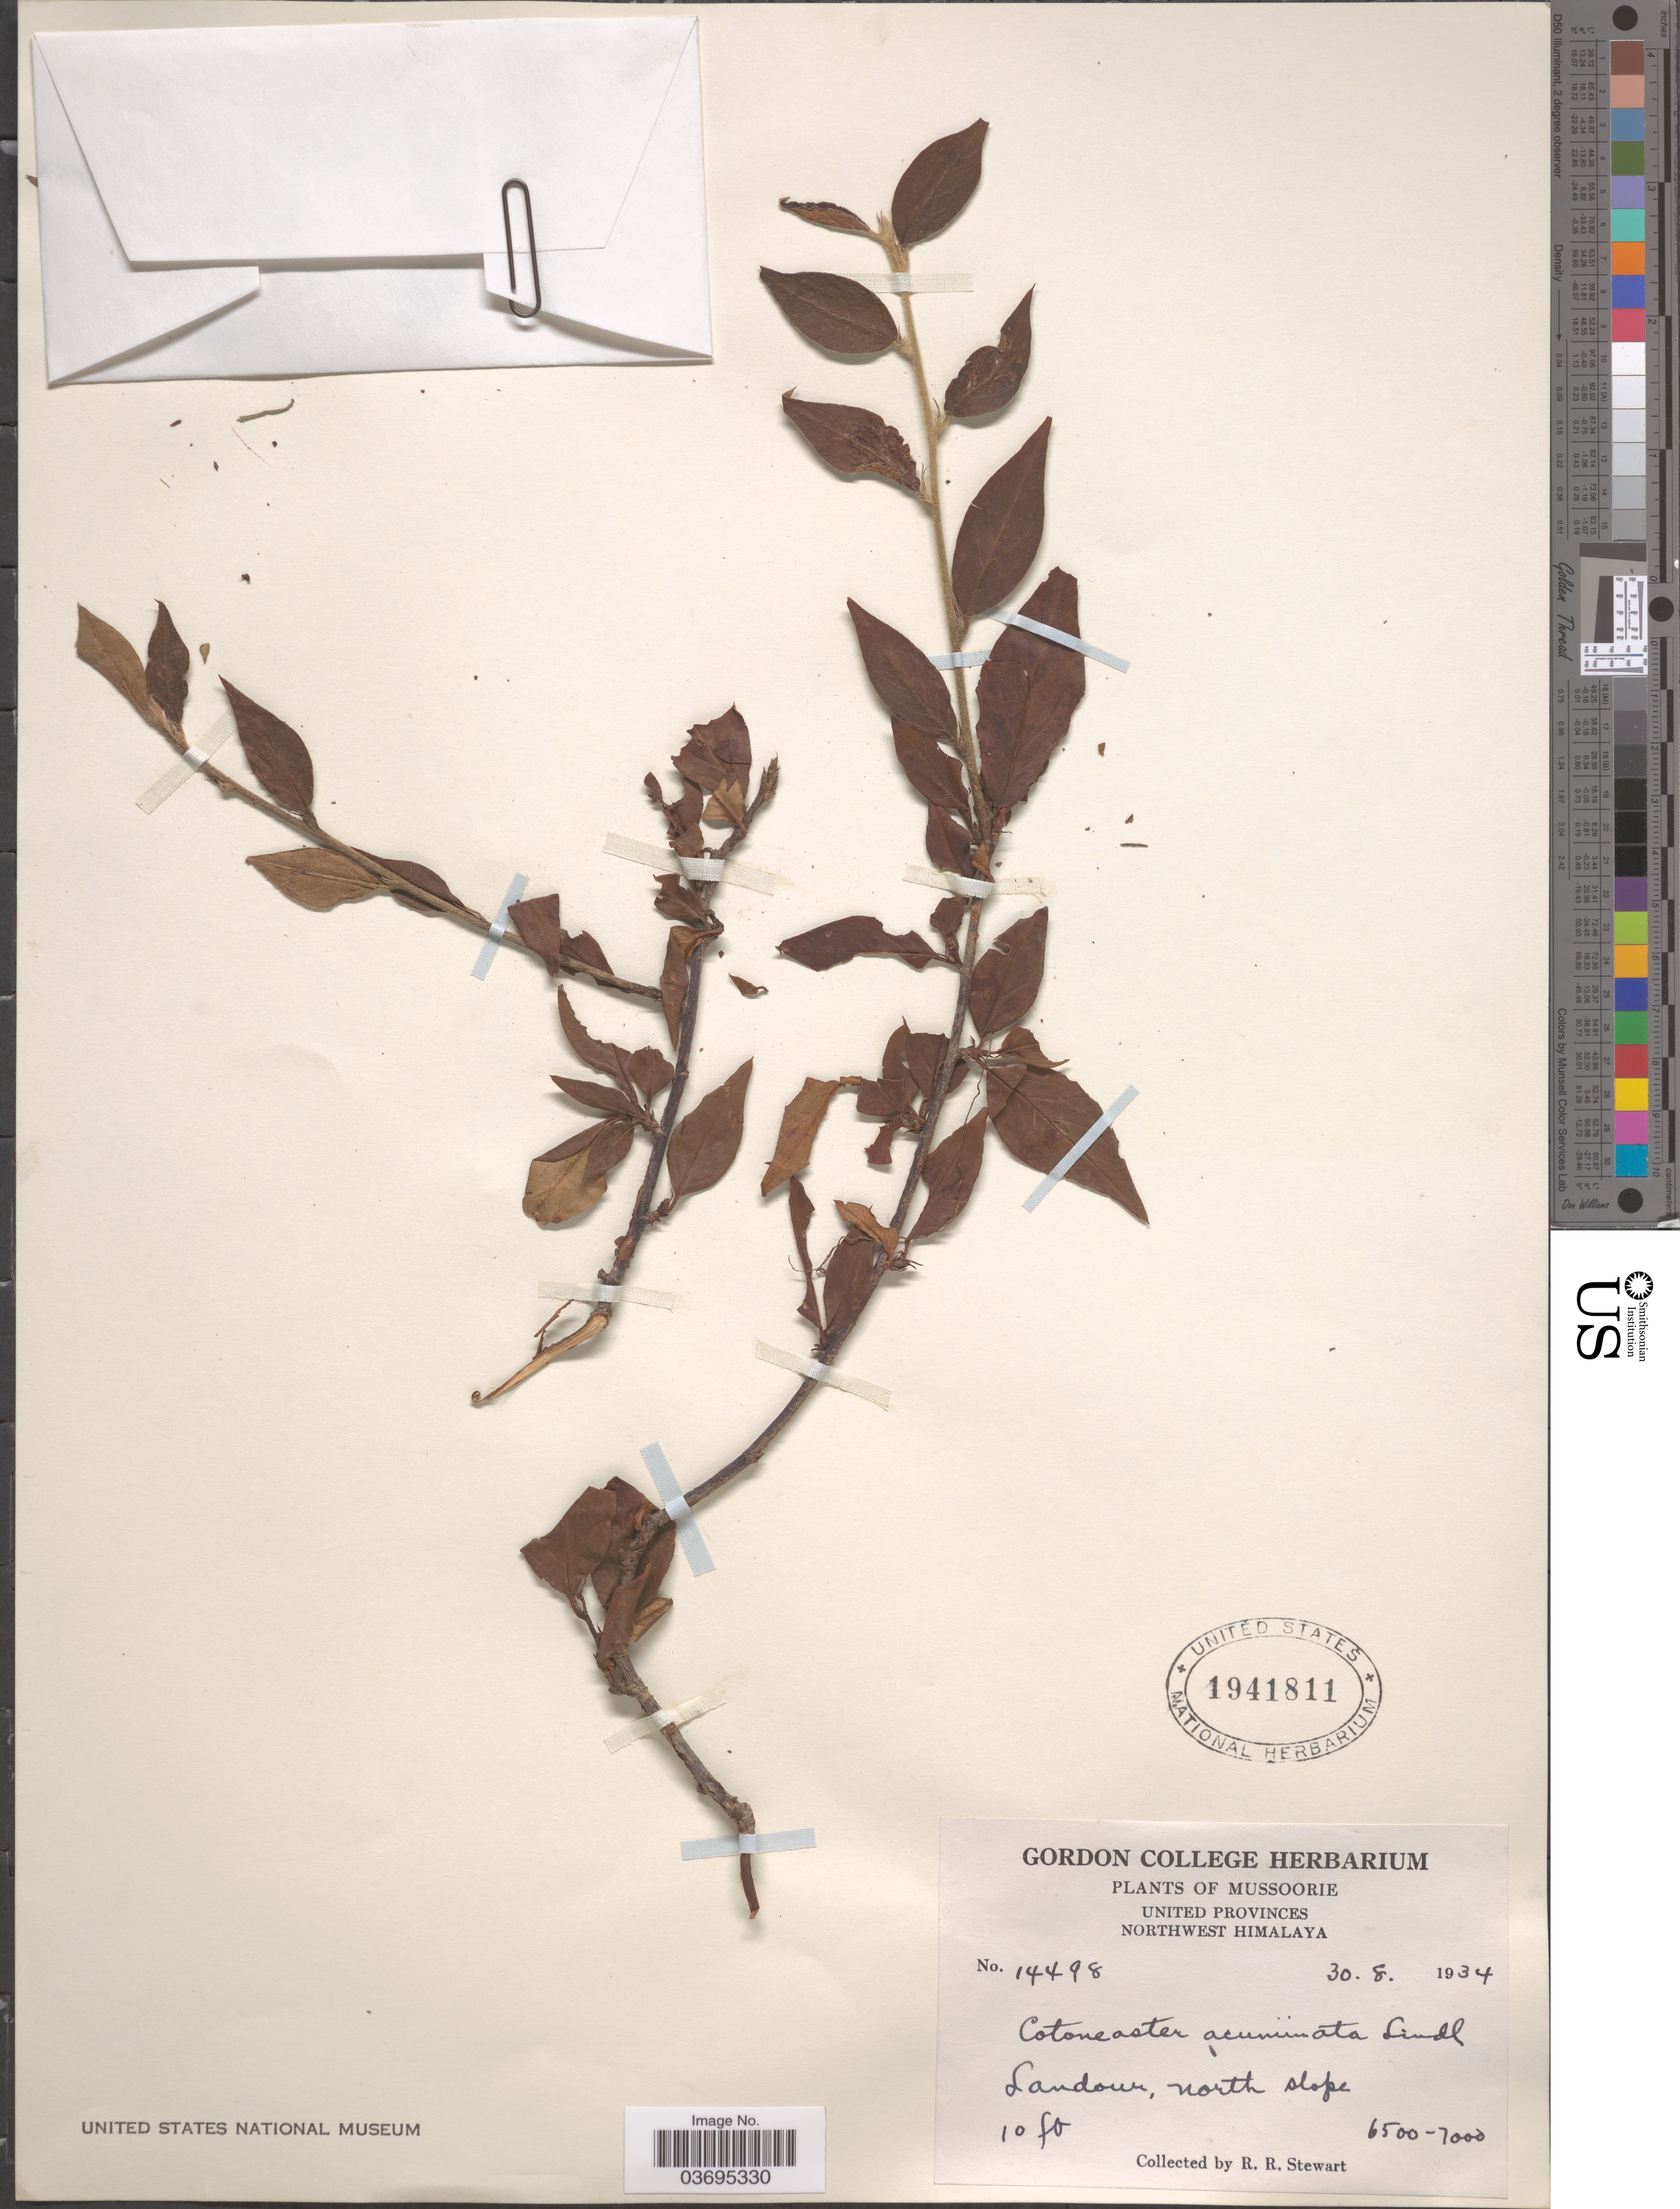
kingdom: Plantae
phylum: Tracheophyta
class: Magnoliopsida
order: Rosales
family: Rosaceae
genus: Cotoneaster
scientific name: Cotoneaster acuminatus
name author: Lindl.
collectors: R. Stewart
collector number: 14498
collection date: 1934-08-30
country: India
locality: Mussoorie, United Provinces, Northwest Himalaya. Landour, north slopes.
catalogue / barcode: US 1941811